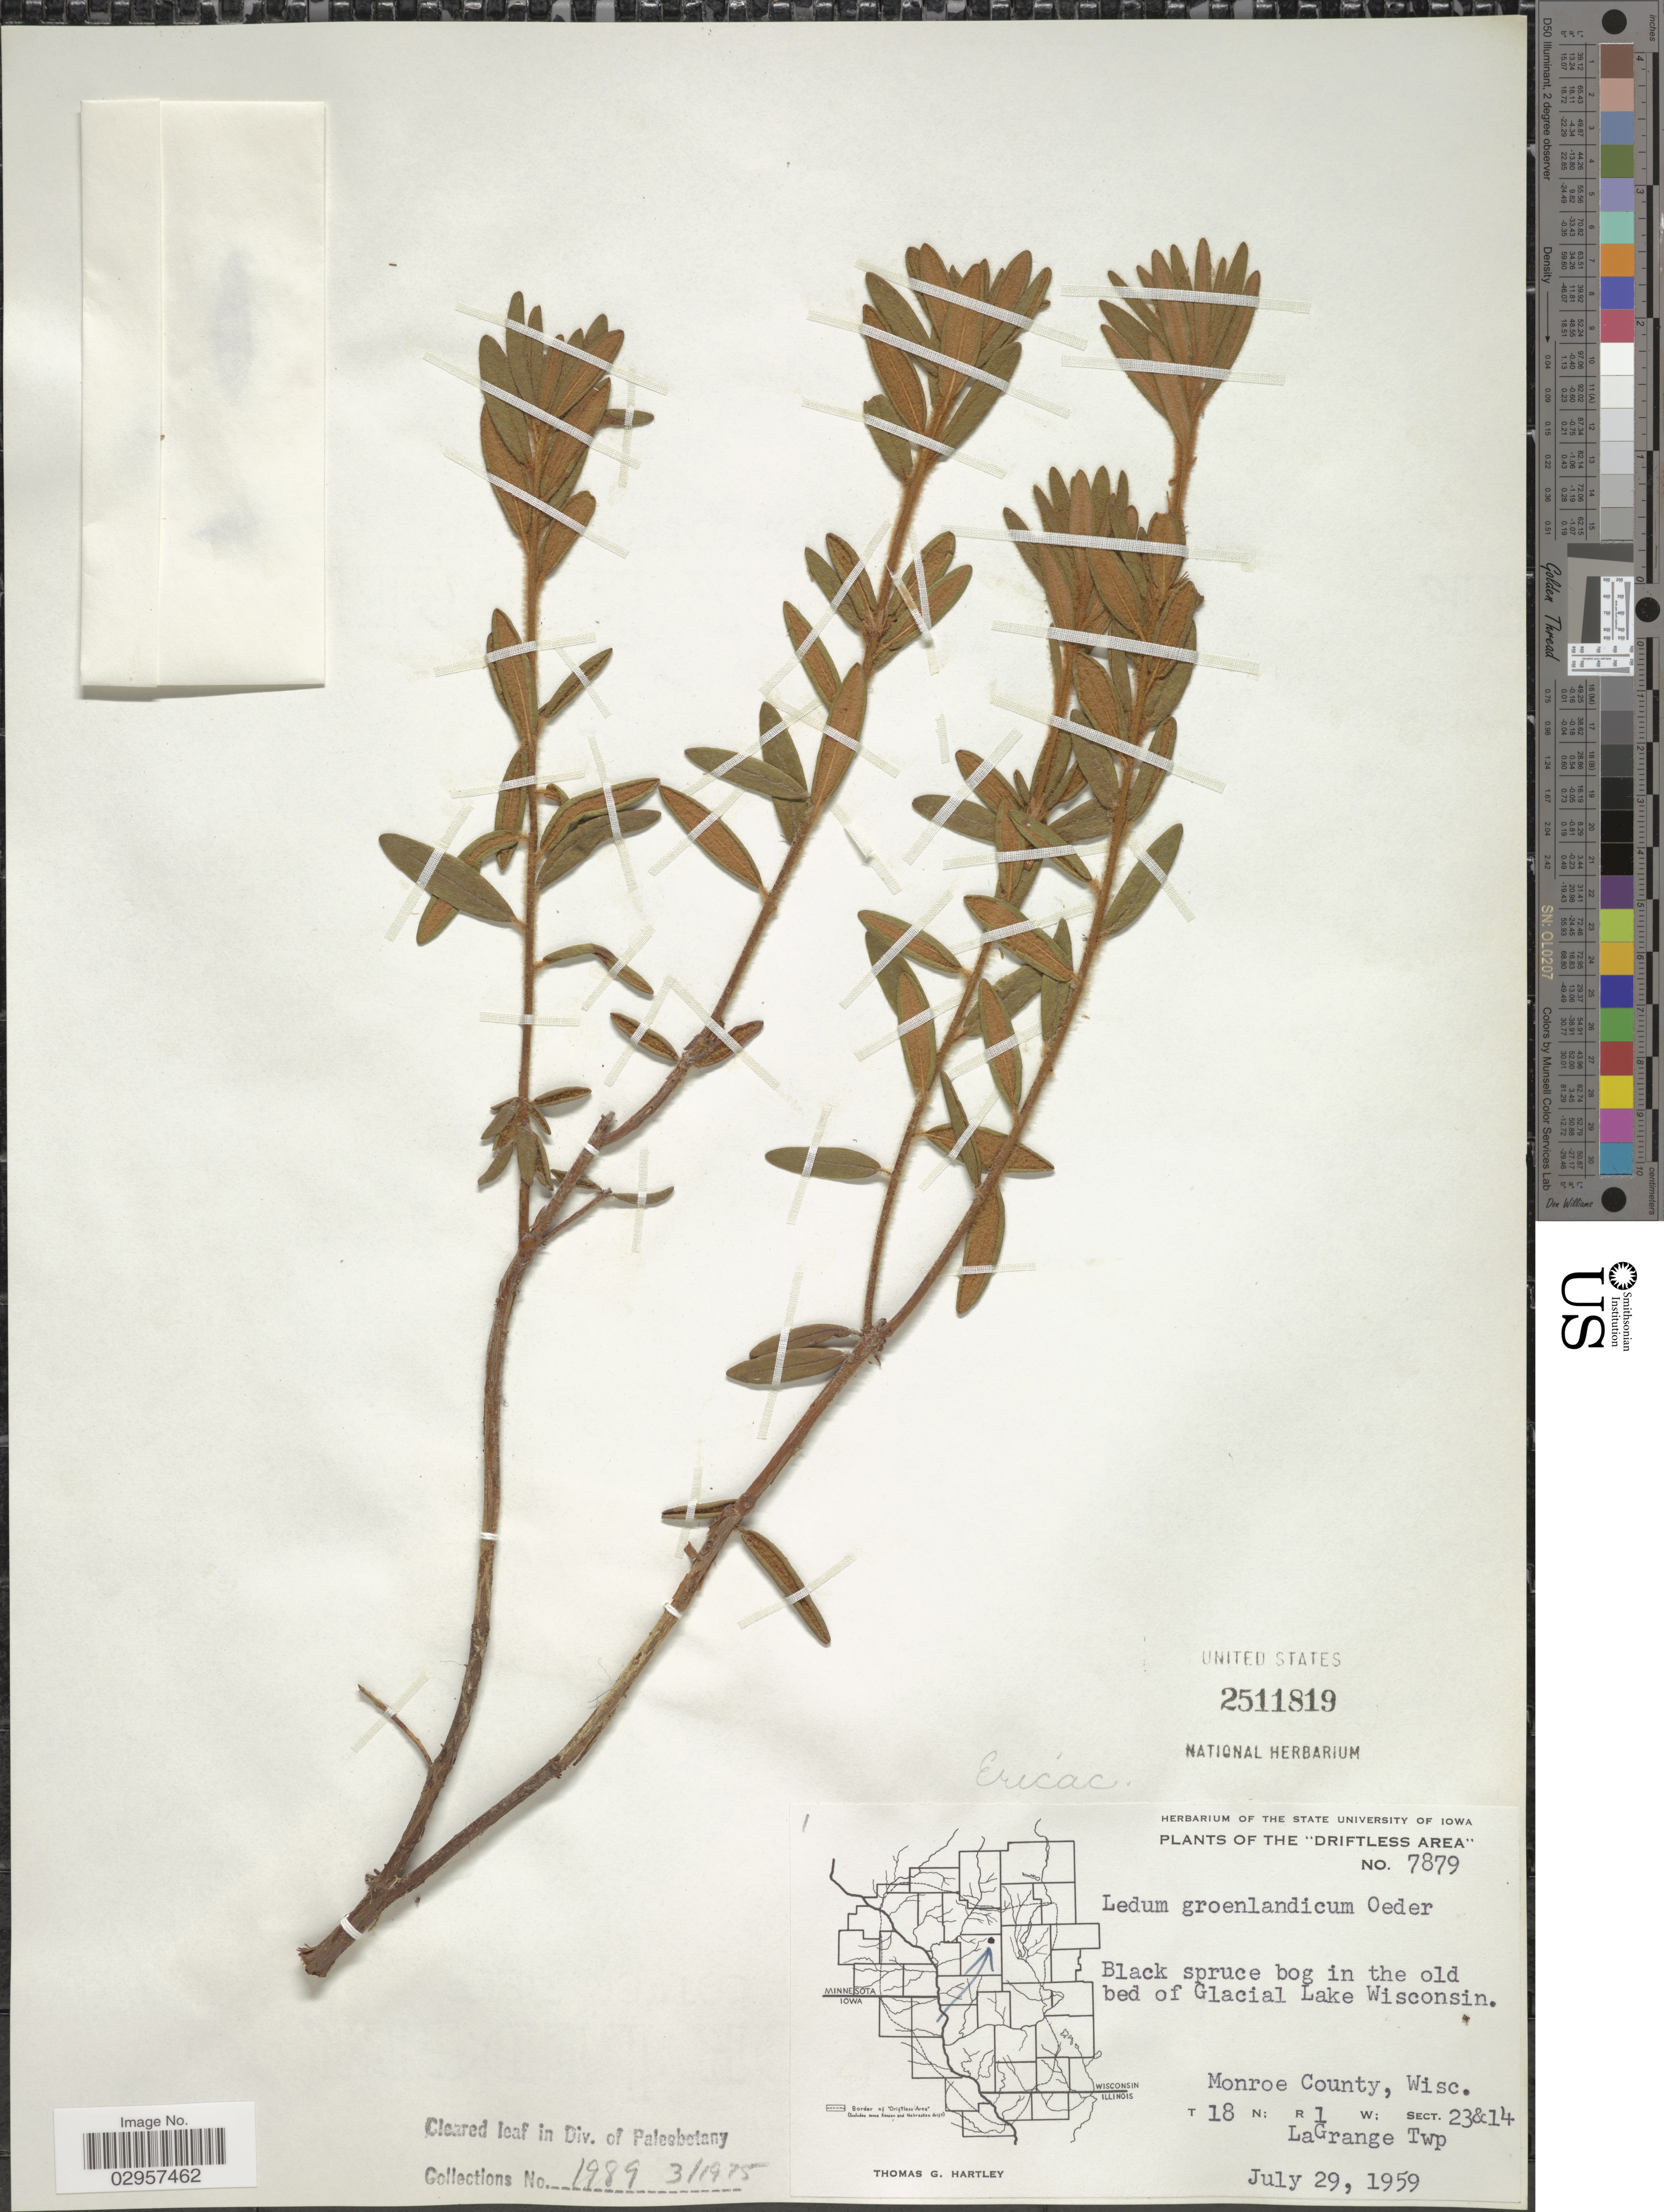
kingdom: Plantae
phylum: Tracheophyta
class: Magnoliopsida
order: Ericales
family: Ericaceae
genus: Ledum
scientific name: Ledum groenlandicum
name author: Oeder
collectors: T. G. Hartley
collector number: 7879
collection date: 1959-07-29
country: United States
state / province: Wisconsin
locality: Black spruce bog in the old bed of Glacial Lake Wisconsin, Monroe County, LaGrange Twp., T18N: R1W; Sect. 23&14.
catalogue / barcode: US 2511819